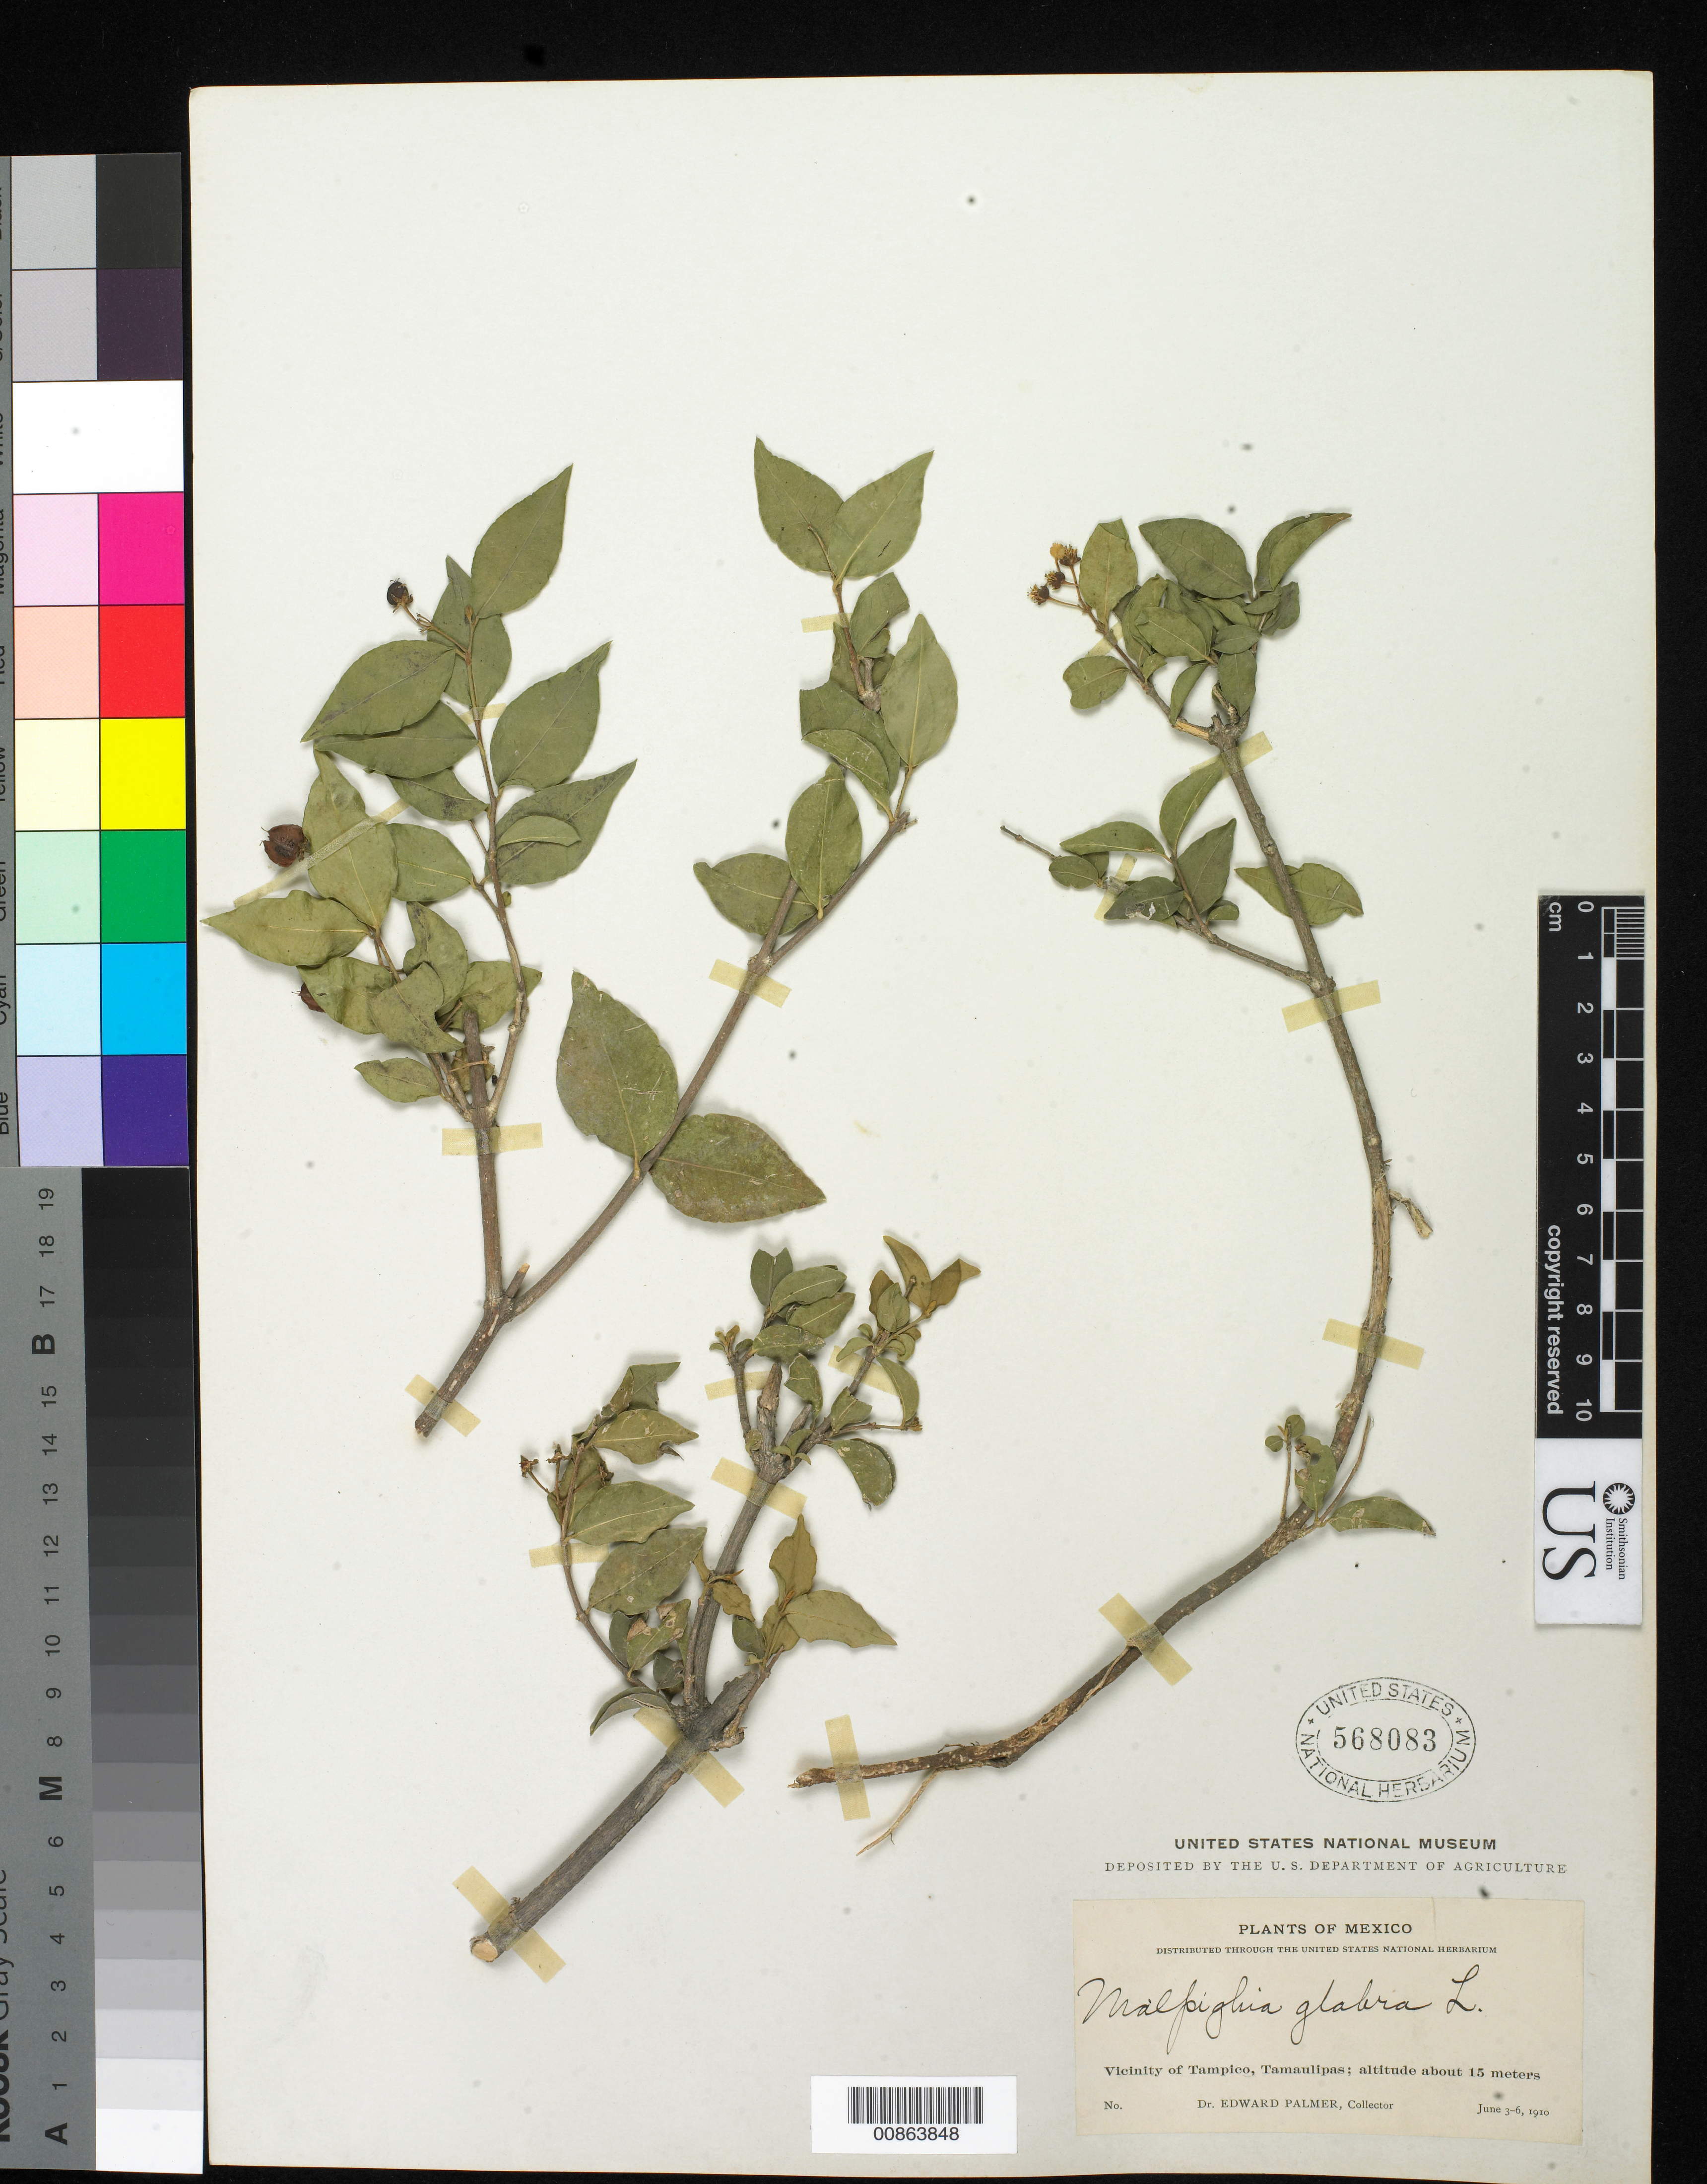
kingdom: Plantae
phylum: Tracheophyta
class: Magnoliopsida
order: Malpighiales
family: Malpighiaceae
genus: Malpighia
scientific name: Malpighia glabra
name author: L.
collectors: E. Palmer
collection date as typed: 03 Jun 1910 to 06 Jun 1910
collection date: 1910-06-03/1910-06-06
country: Mexico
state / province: Tamaulipas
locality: Vicinity of Tampico, Tamaulipas.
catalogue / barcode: US 568083